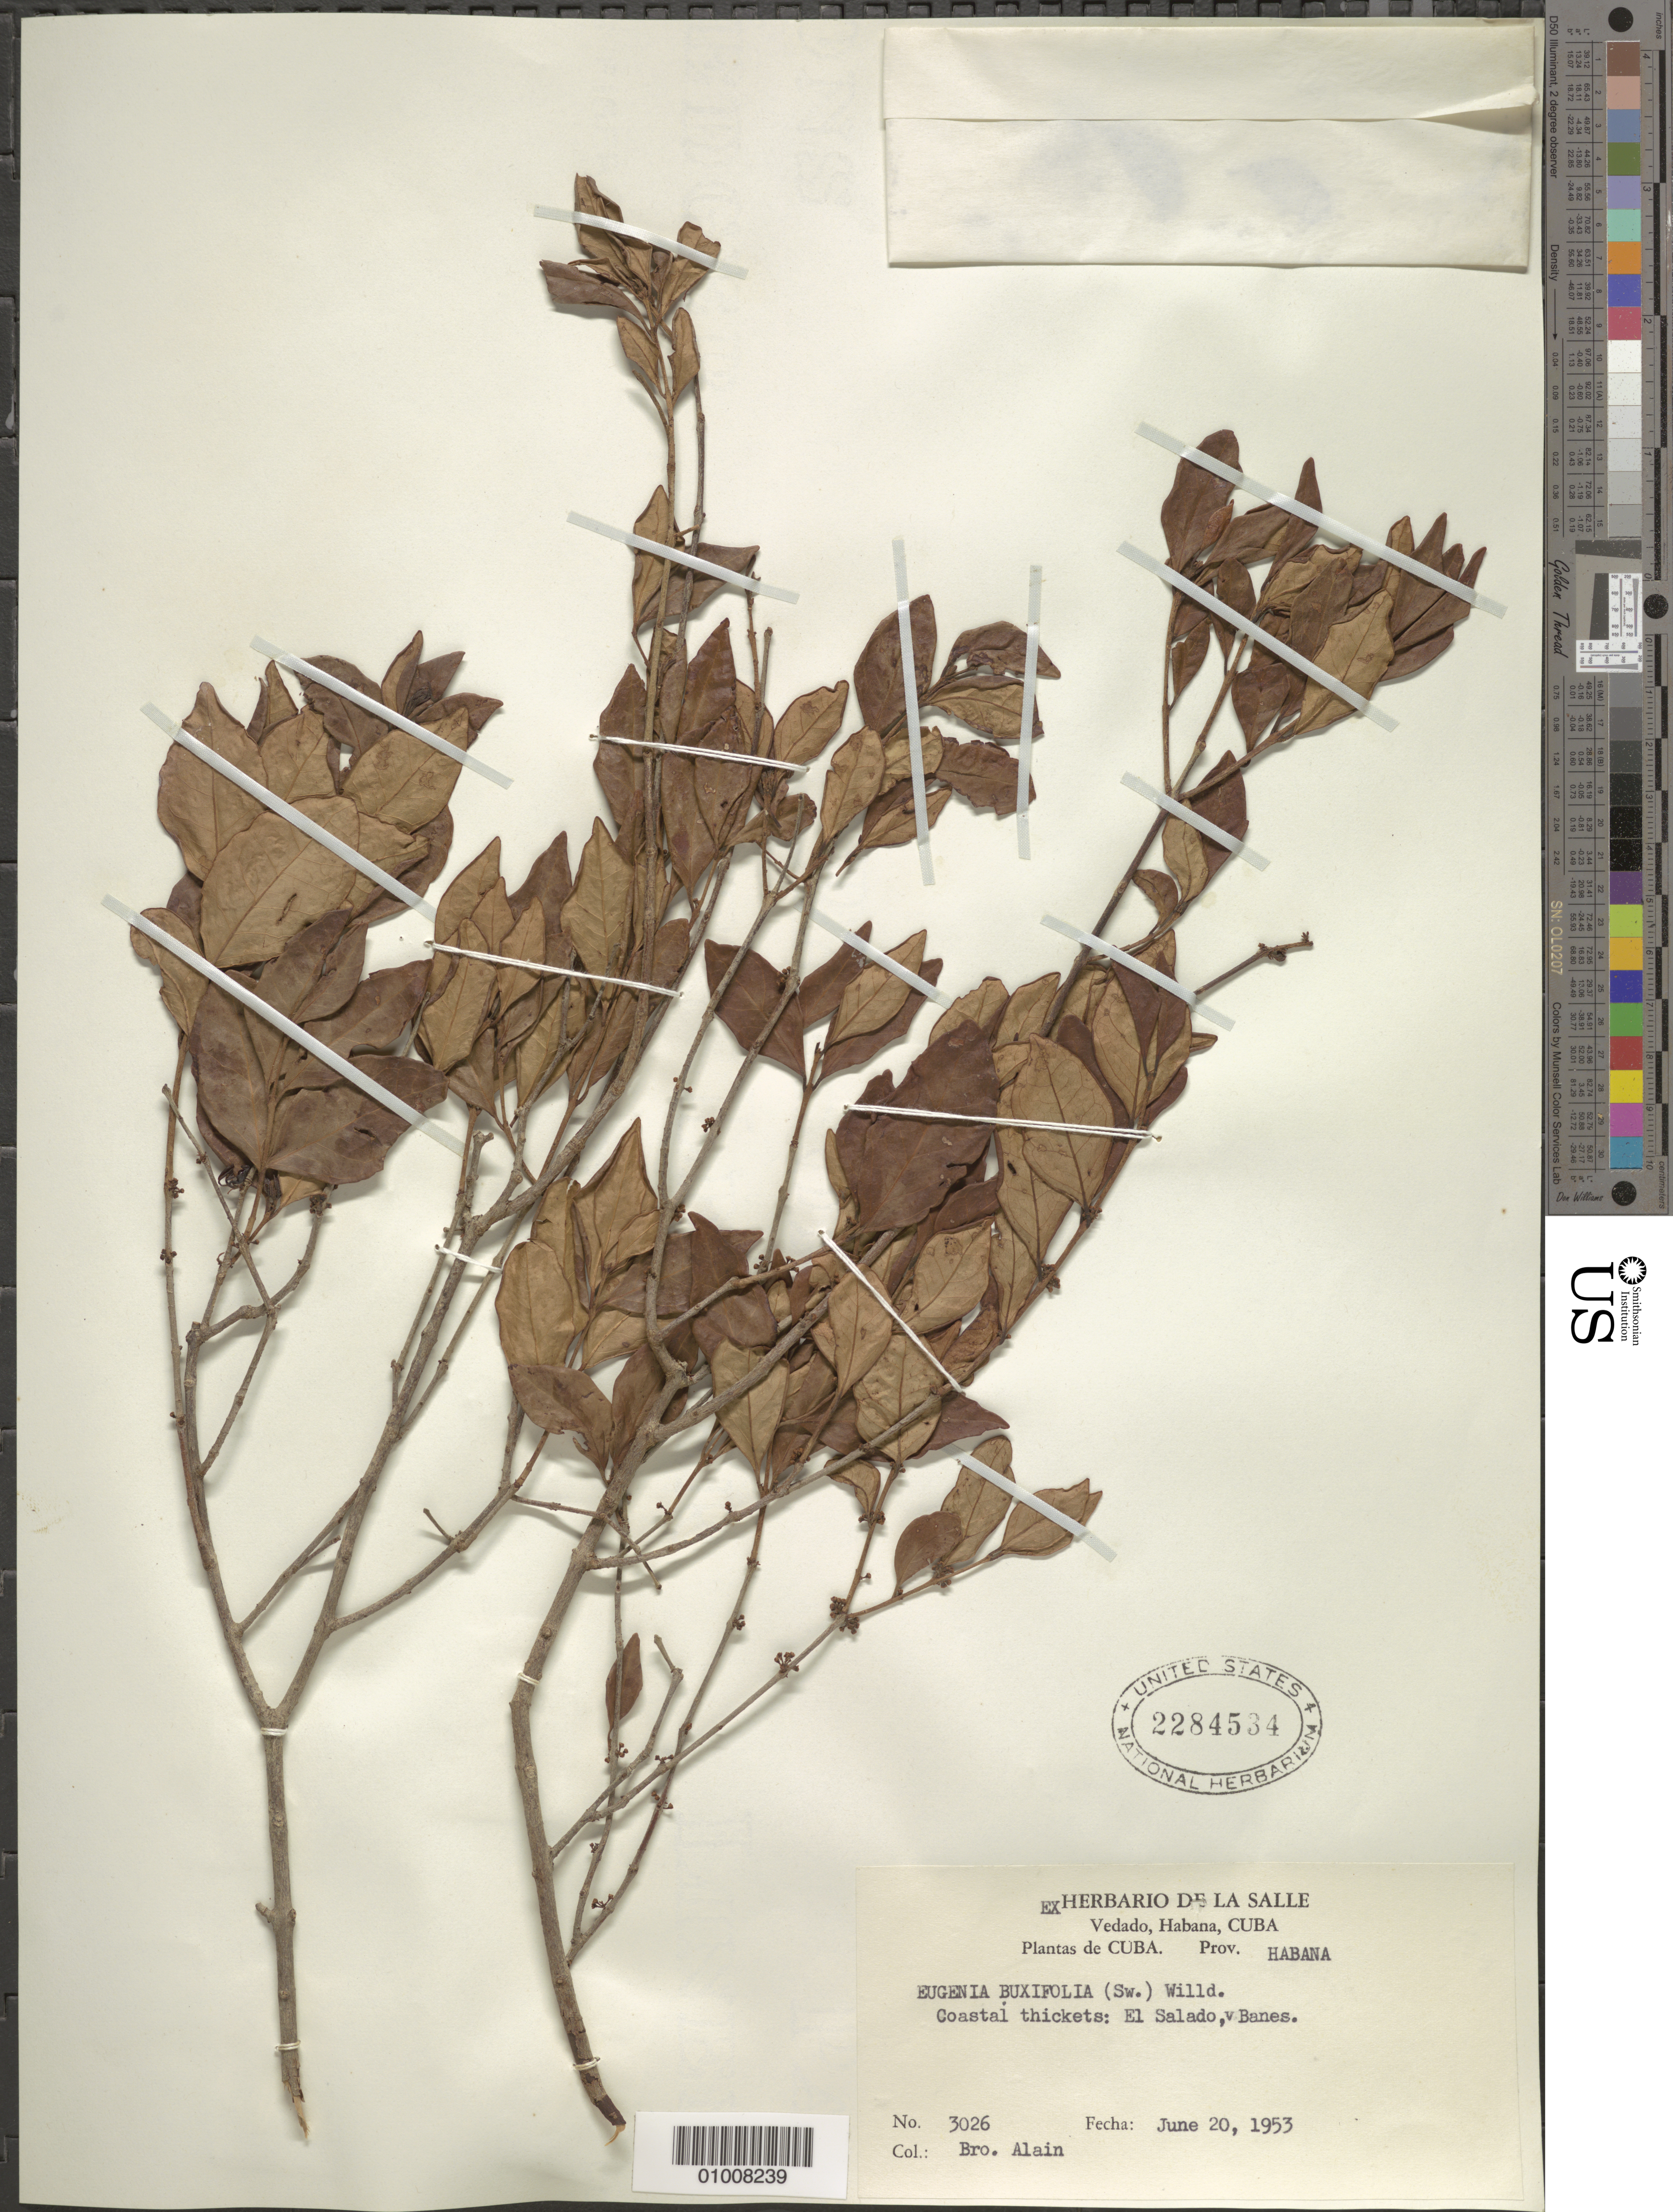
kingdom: Plantae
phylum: Tracheophyta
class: Magnoliopsida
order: Myrtales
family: Myrtaceae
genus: Eugenia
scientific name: Eugenia foetida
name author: Pers.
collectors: A. H. Liogier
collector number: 3026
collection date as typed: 20 Jun 1953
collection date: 1953-06-20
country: Cuba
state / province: Holguín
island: Cuba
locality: El Salado, Banes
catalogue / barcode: US 2284534